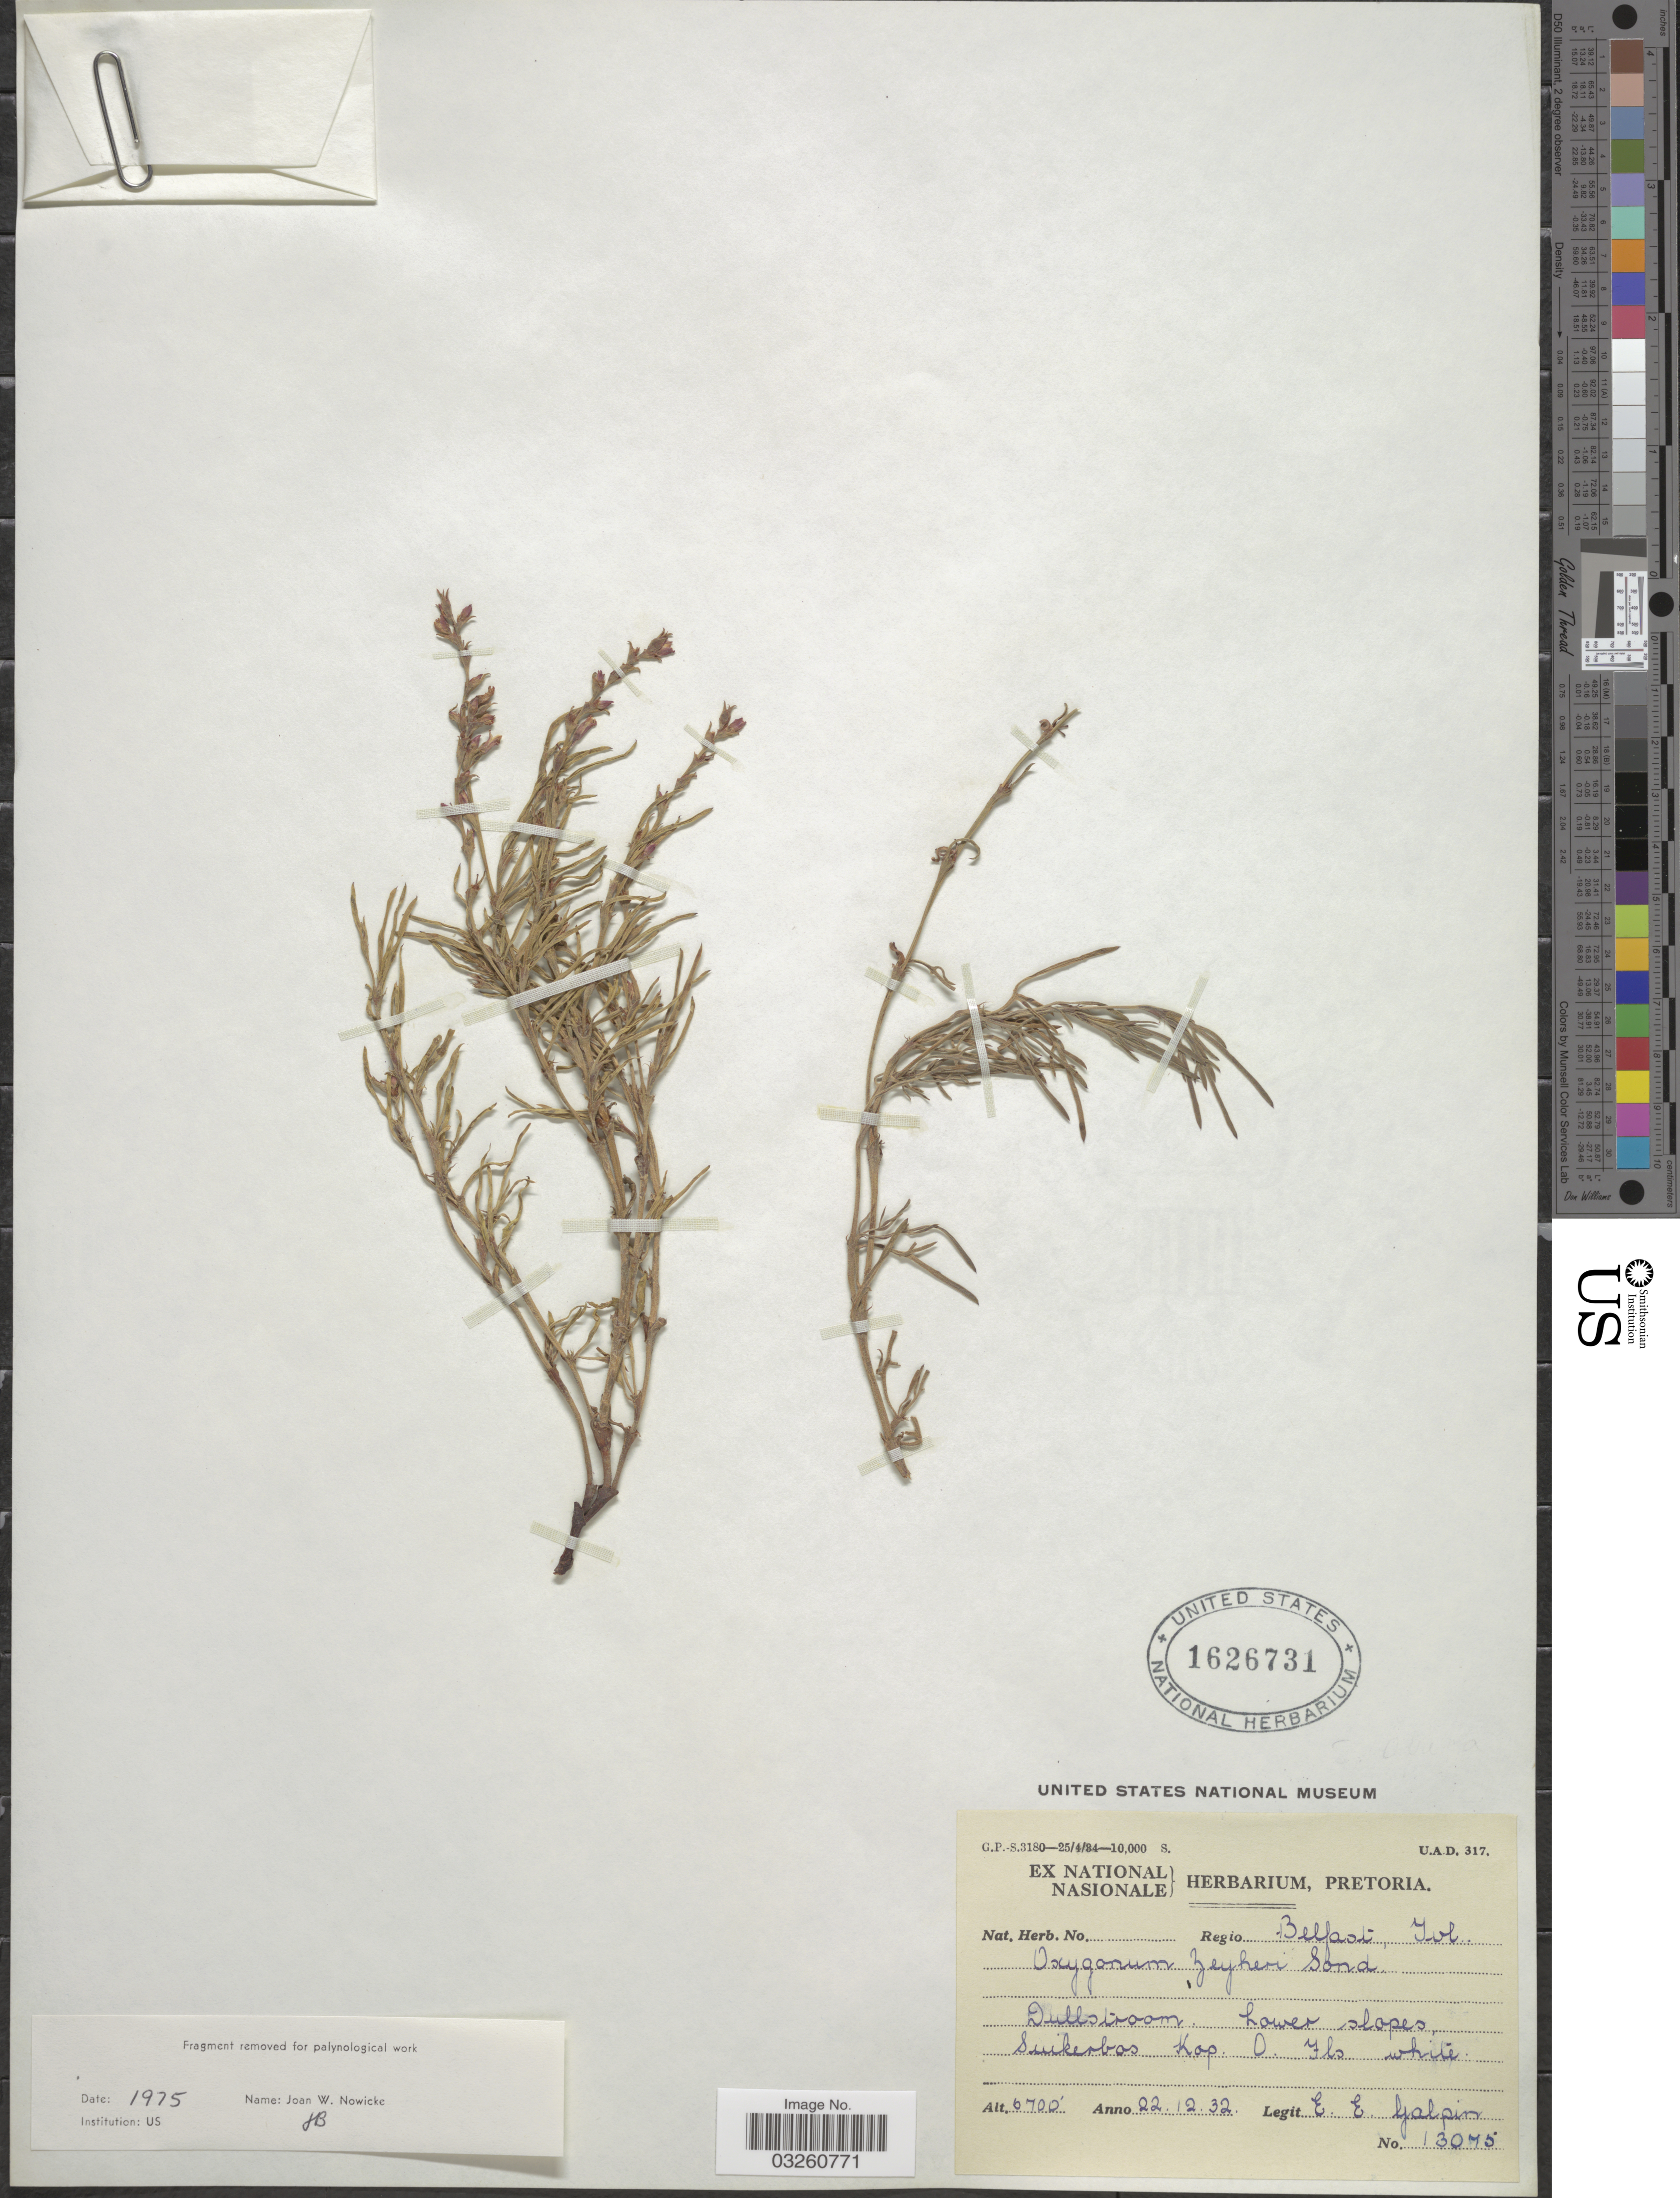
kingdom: Plantae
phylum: Tracheophyta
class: Magnoliopsida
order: Caryophyllales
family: Polygonaceae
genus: Oxygonum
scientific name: Oxygonum zeyheri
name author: Sond.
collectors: E. Galpin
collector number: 13075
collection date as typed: Transcribed d/m/y: 22/12/32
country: South Africa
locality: Regio Belfast, Tvl. Dullstroom. Lower slopes, Suikerbos Kop. O.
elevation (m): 2042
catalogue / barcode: US 1626731